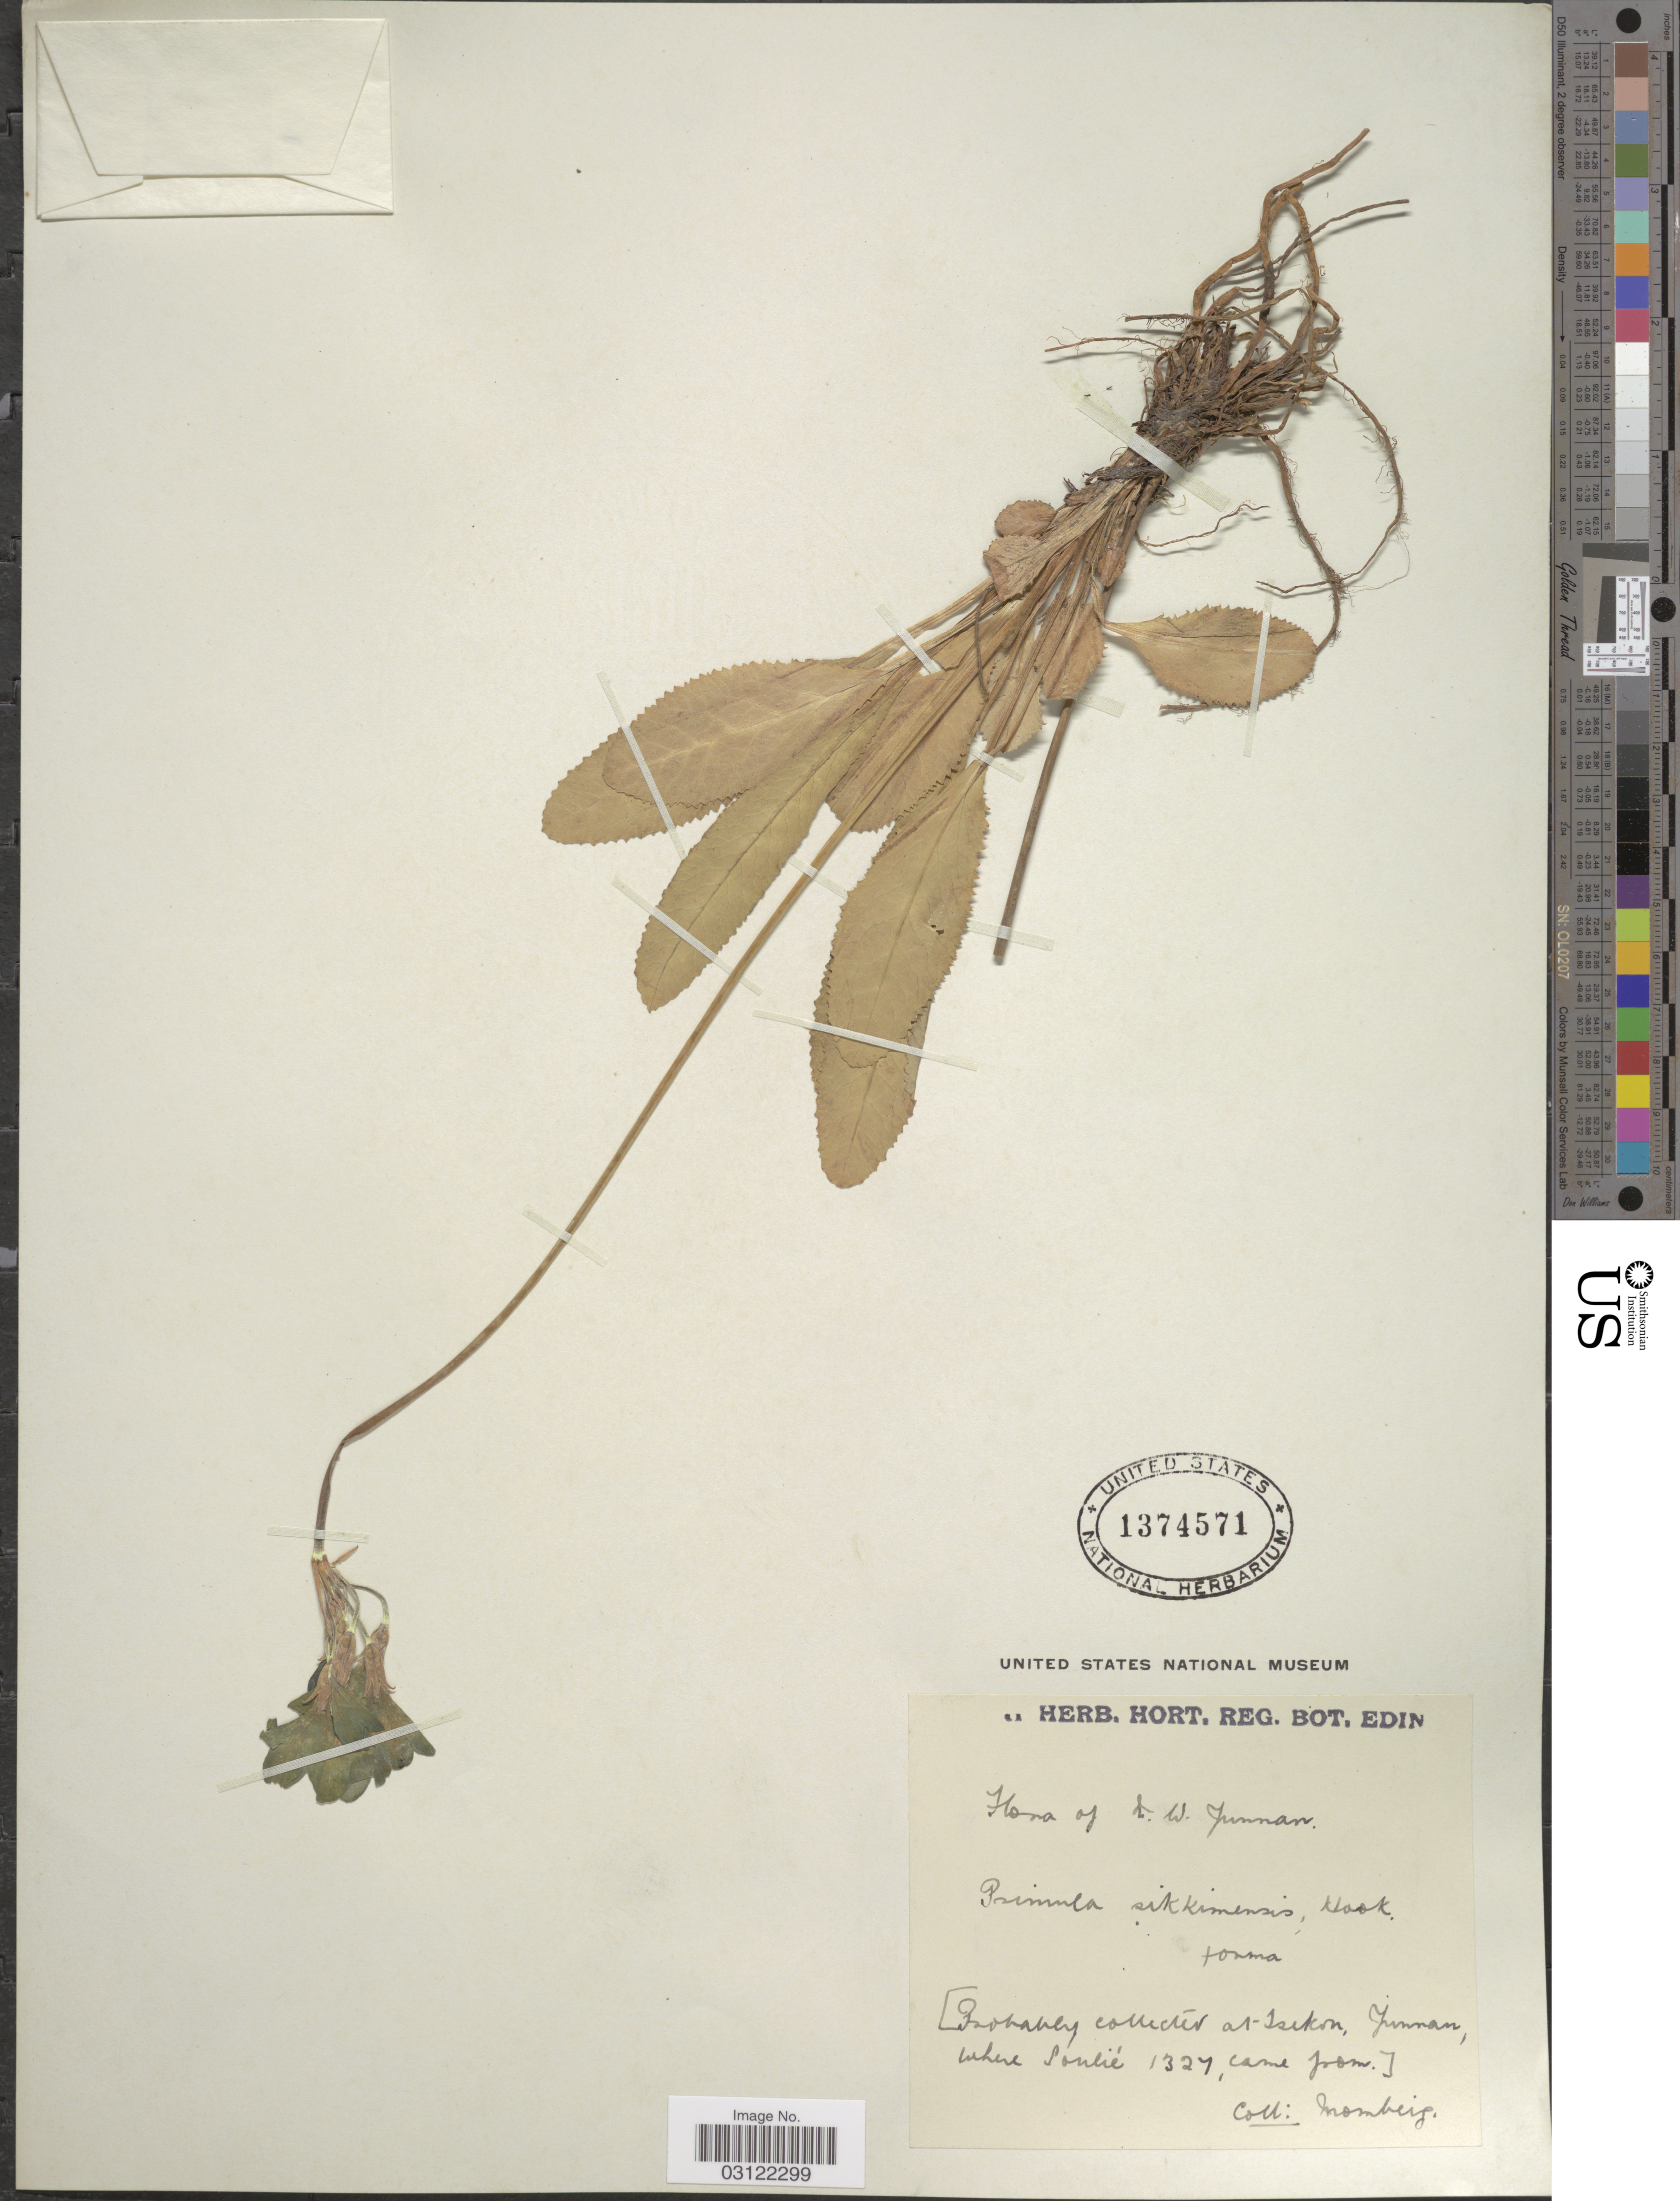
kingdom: Plantae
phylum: Tracheophyta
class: Magnoliopsida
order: Ericales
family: Primulaceae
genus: Primula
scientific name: Primula sikkimensis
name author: Hook.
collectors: J. Monbeig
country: China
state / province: Yunnan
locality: S. W. Yunnan. [At Tsekou].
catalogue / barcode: US 1374571